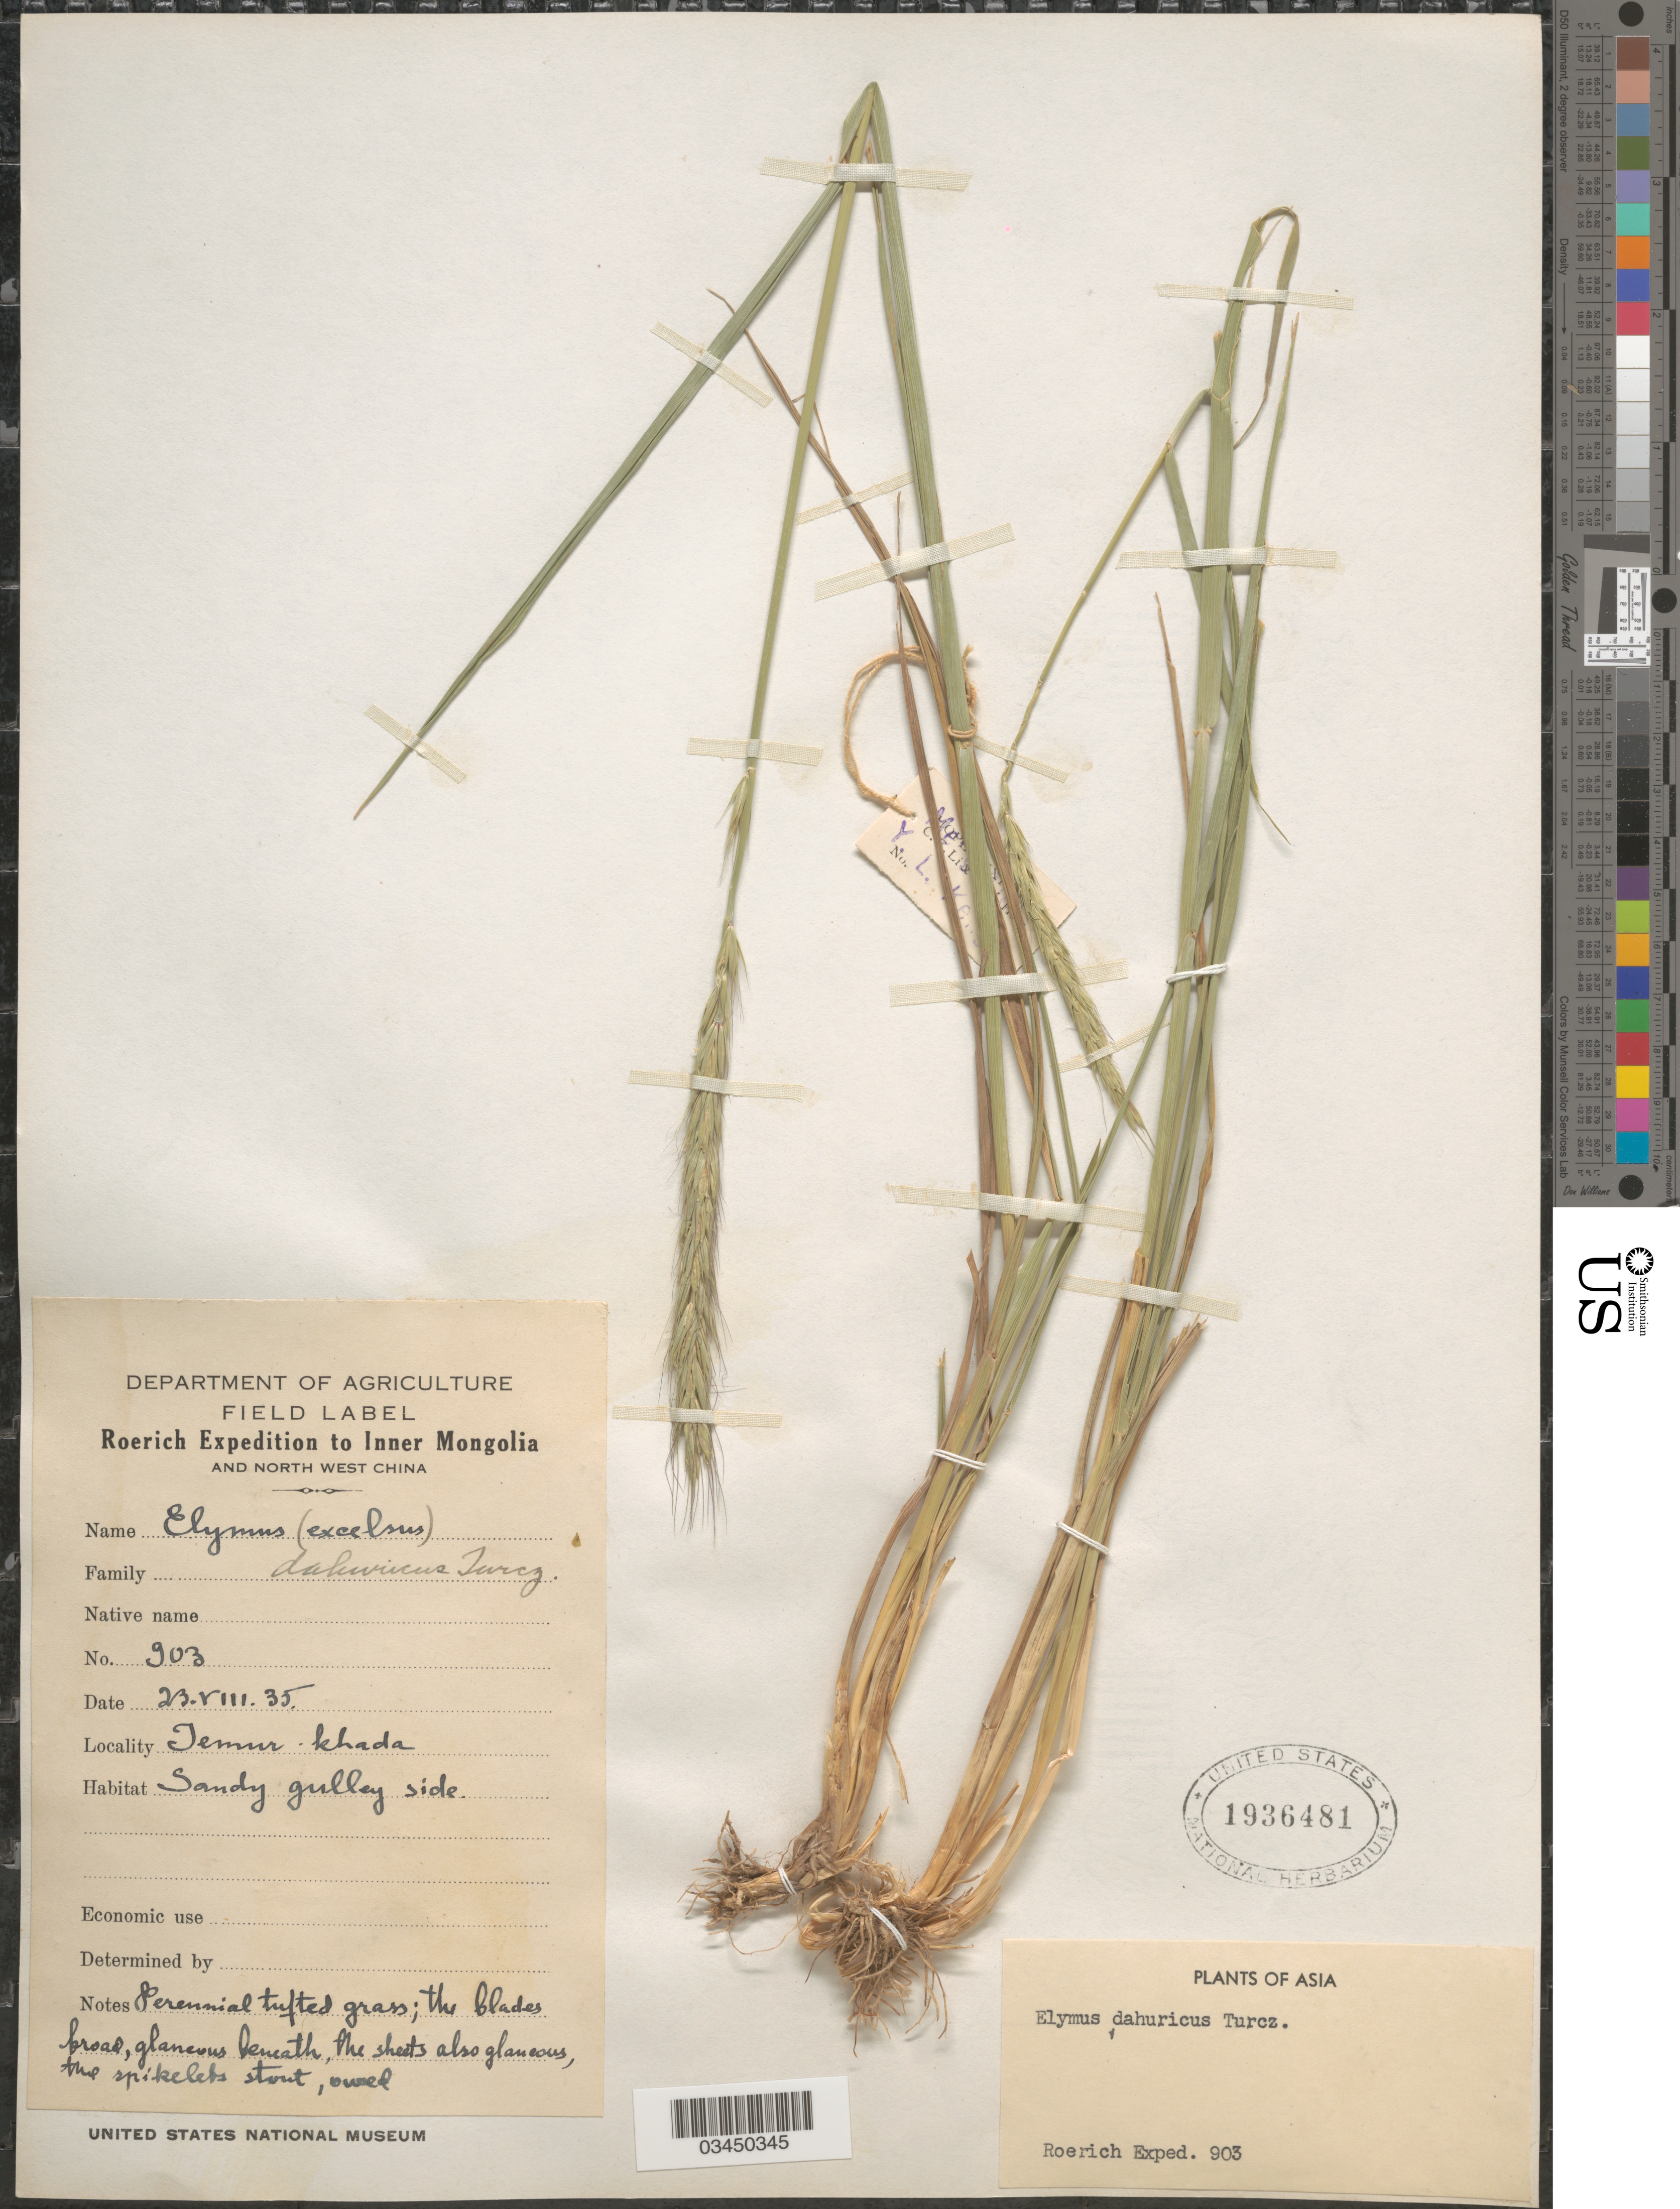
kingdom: Plantae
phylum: Tracheophyta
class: Liliopsida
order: Poales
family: Poaceae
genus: Elymus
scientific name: Elymus dahuricus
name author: Turcz. ex Griseb.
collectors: Roerich Expedition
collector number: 903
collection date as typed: Transcribed d/m/y: 23/8/35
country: China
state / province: Nei Monggol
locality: To Inner Mongolia and North West China. Temur-khada. Sandy gulley side.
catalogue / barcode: US 1936481